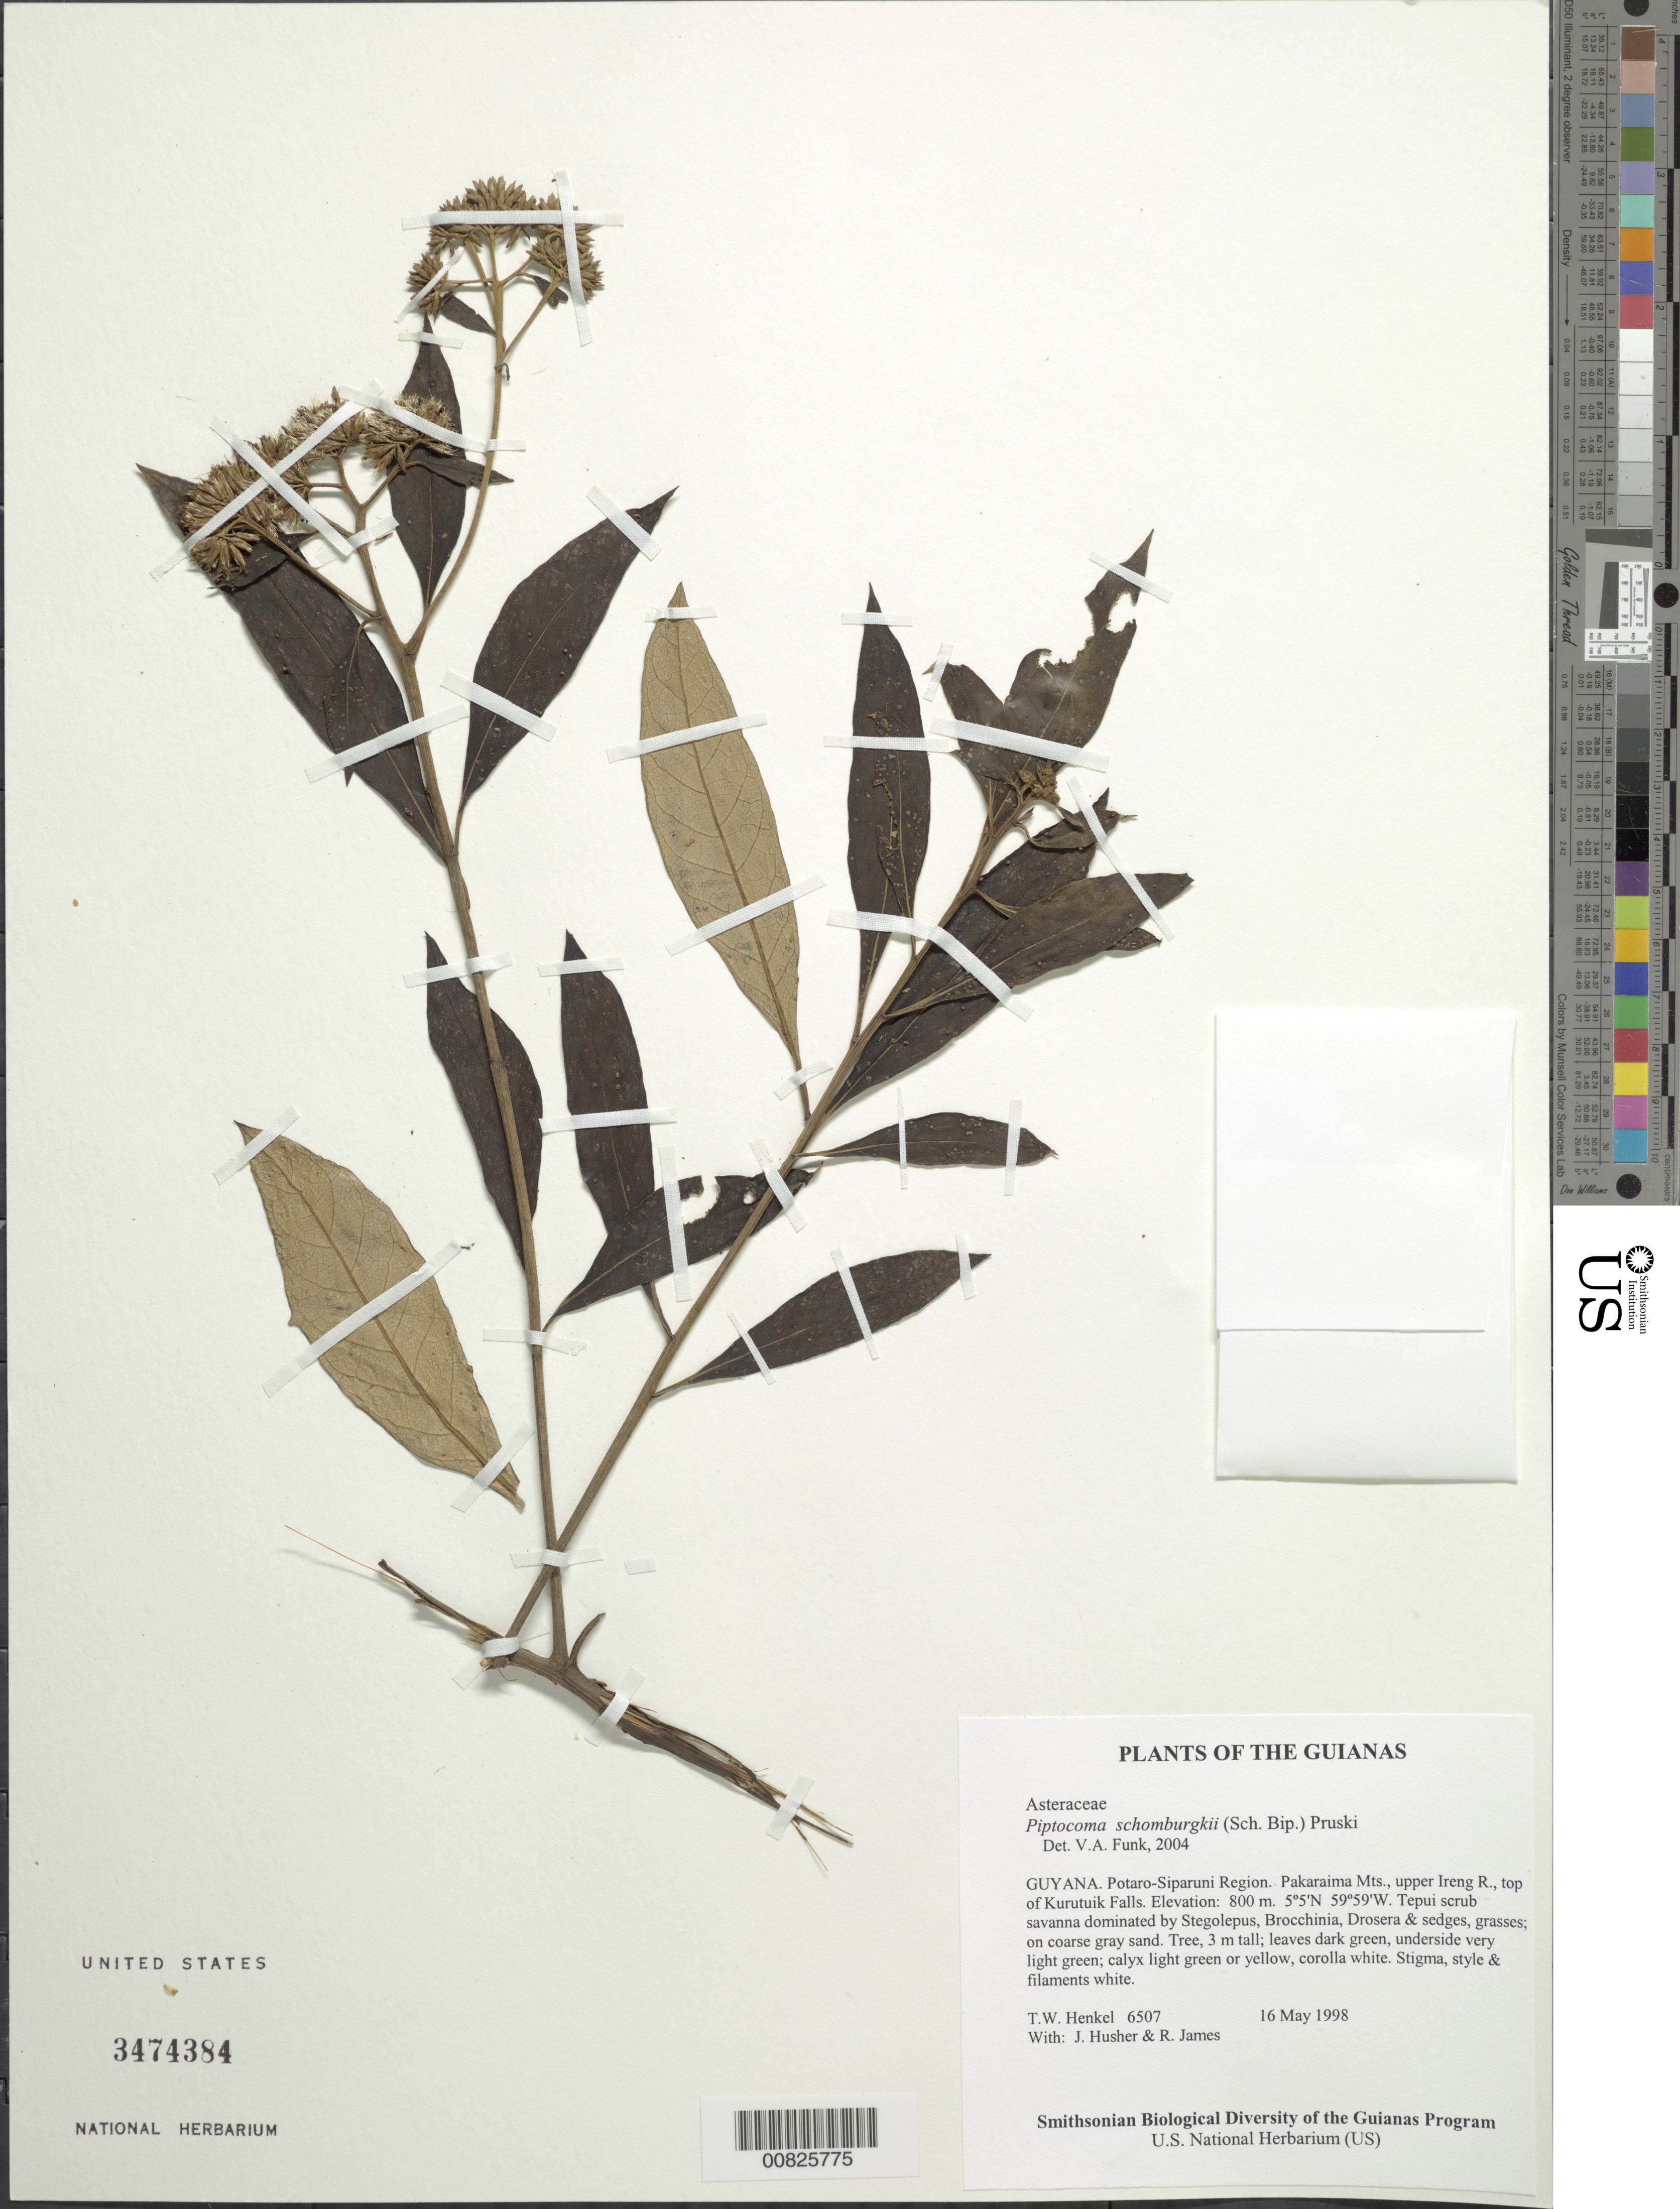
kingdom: Plantae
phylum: Tracheophyta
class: Magnoliopsida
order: Asterales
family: Asteraceae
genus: Piptocoma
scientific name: Piptocoma schomburgkii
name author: (Sch. Bip.) Pruski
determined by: Funk, Vicki A., (BOT), Smithsonian Institution - National Museum of Natural History (UNITED STATES)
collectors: T. Henkel, J. Husher & R. James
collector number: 6507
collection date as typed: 16 May 1998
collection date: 1998-05-16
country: Guyana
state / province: Potaro-Siparuni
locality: Pakaraima Mts., upper Ireng R., top of Kurutuik Falls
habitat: Tepui scrub savanna dominated by Stegolepus, Brocchinia, Drosera & sedges, grasses; on coarse gray sand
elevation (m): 800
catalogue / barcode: US 3474384